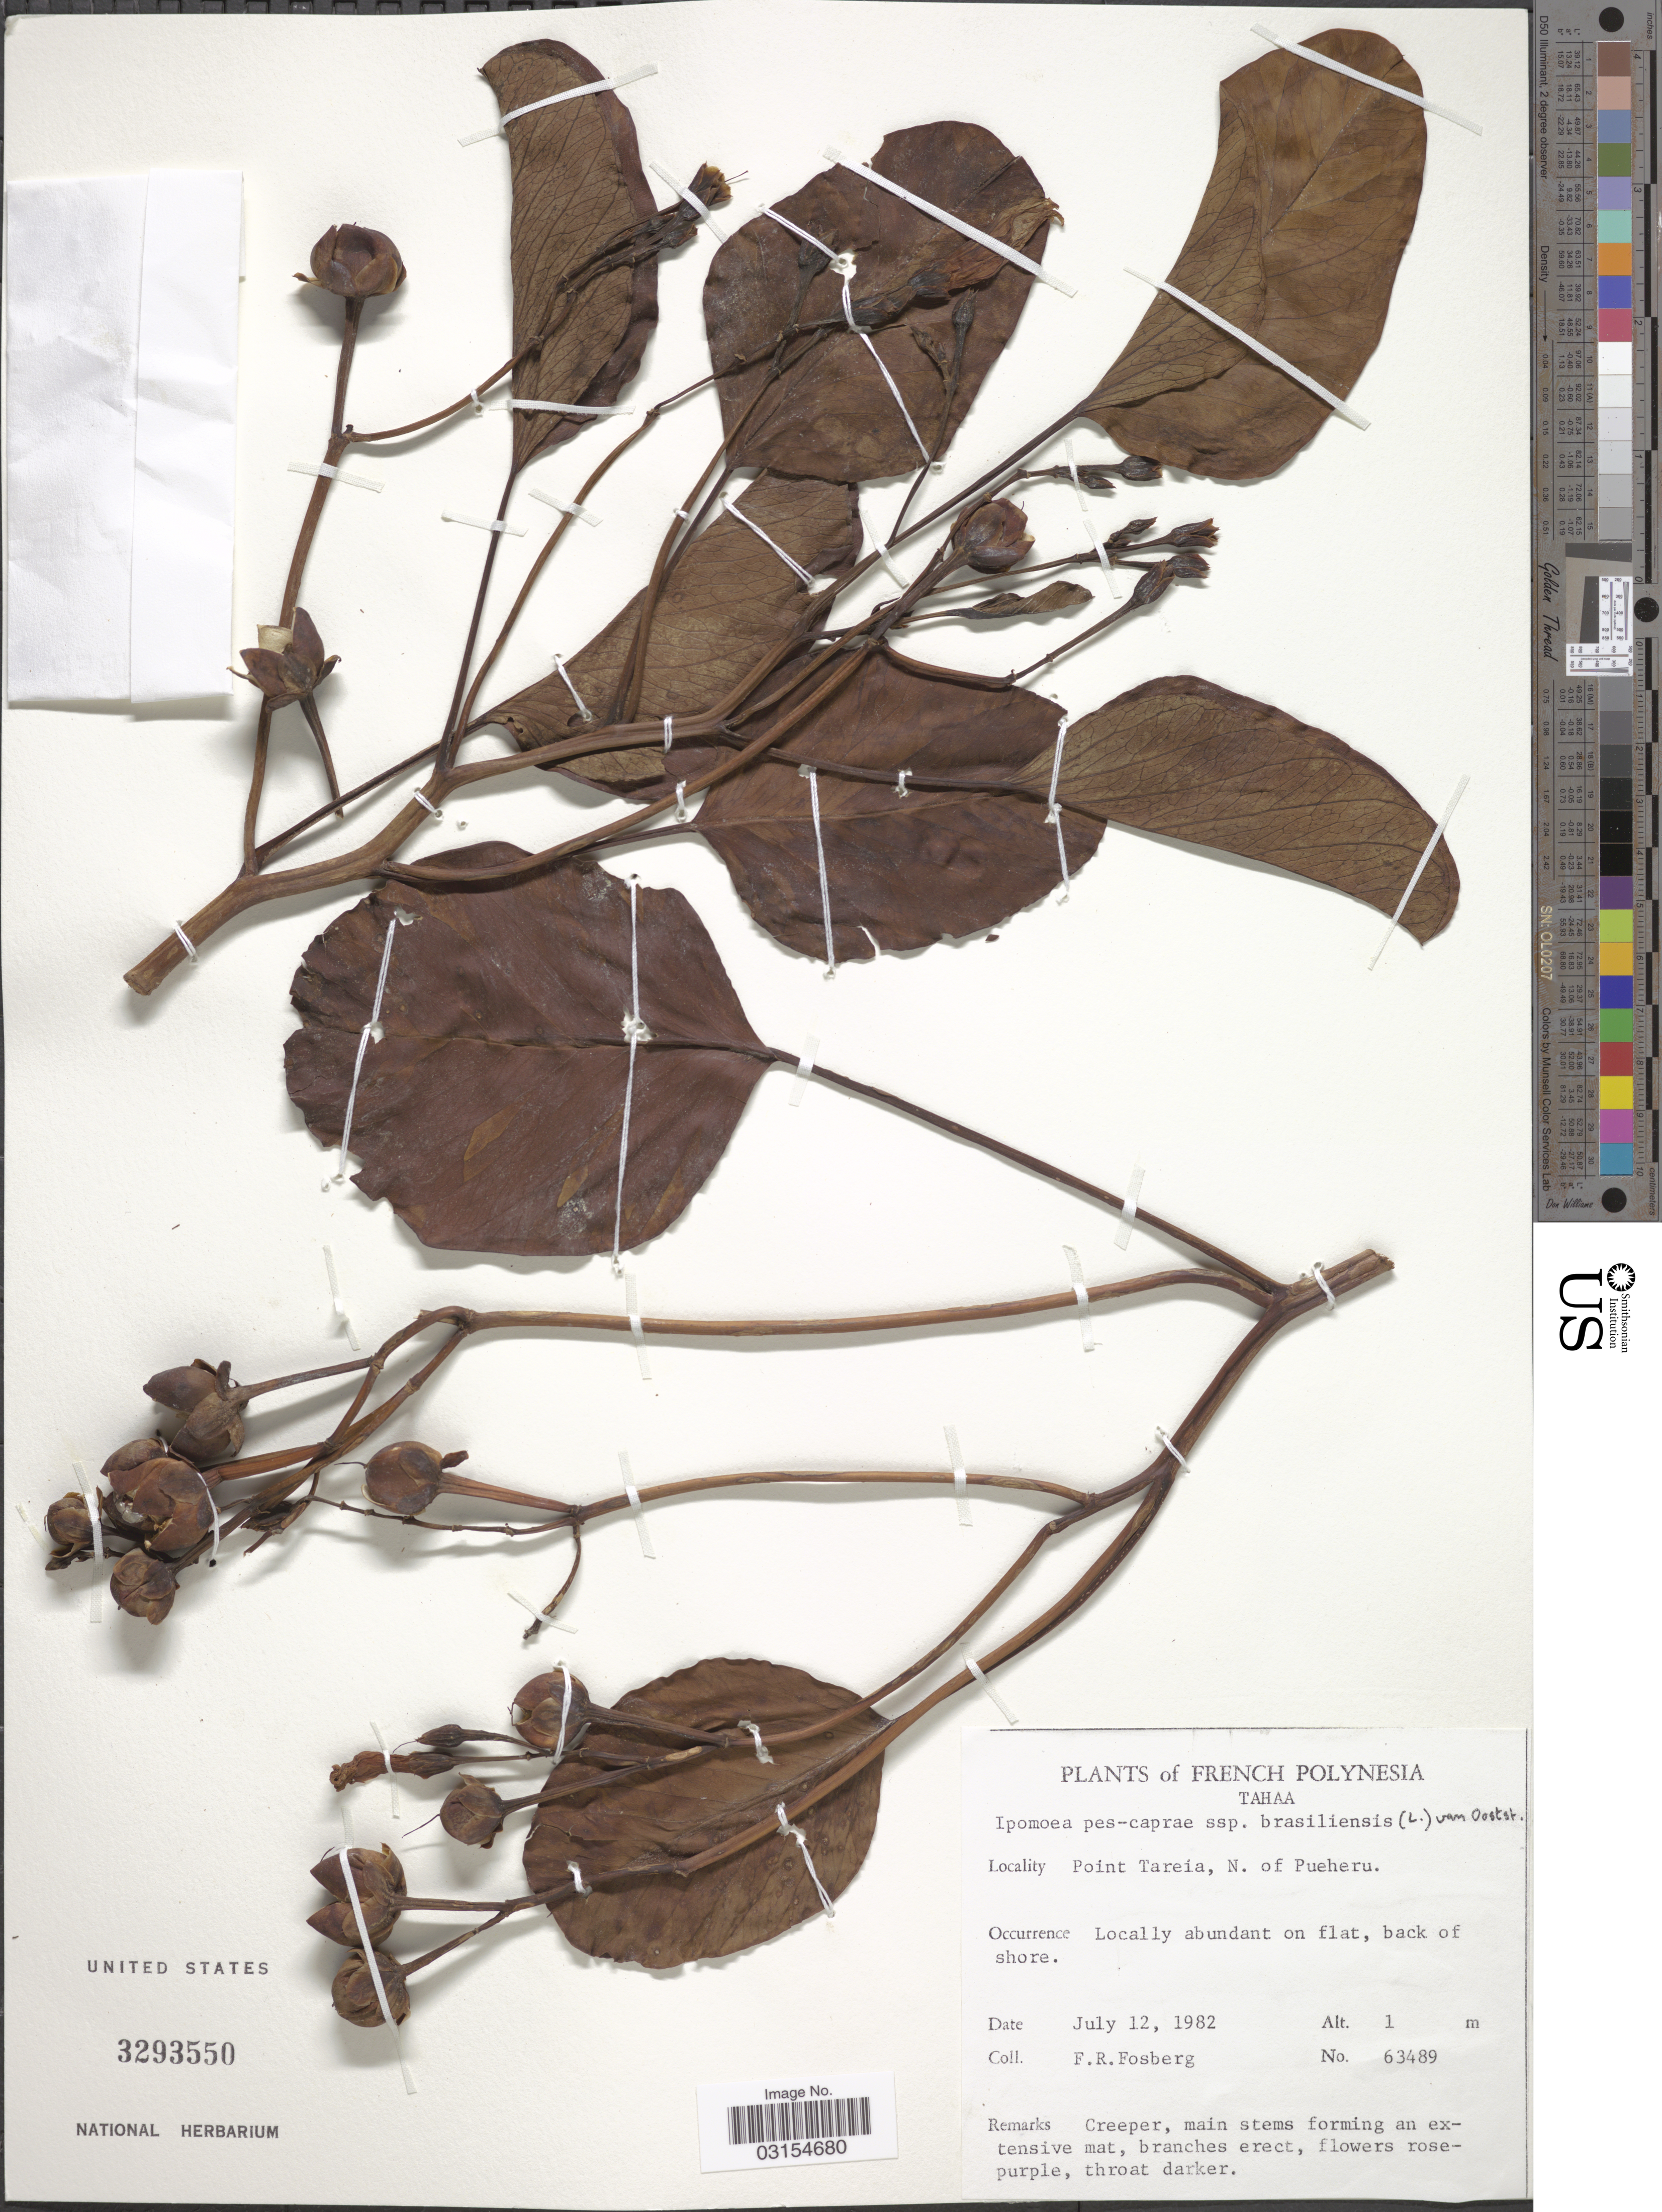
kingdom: Plantae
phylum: Tracheophyta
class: Magnoliopsida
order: Solanales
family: Convolvulaceae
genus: Ipomoea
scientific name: Ipomoea pes-caprae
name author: (L.) R. Br.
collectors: F. R. Fosberg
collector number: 63489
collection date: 1982-07-12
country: French Polynesia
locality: Tahaa, Point Tareia, N. of Pueheru.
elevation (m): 1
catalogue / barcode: US 3293550